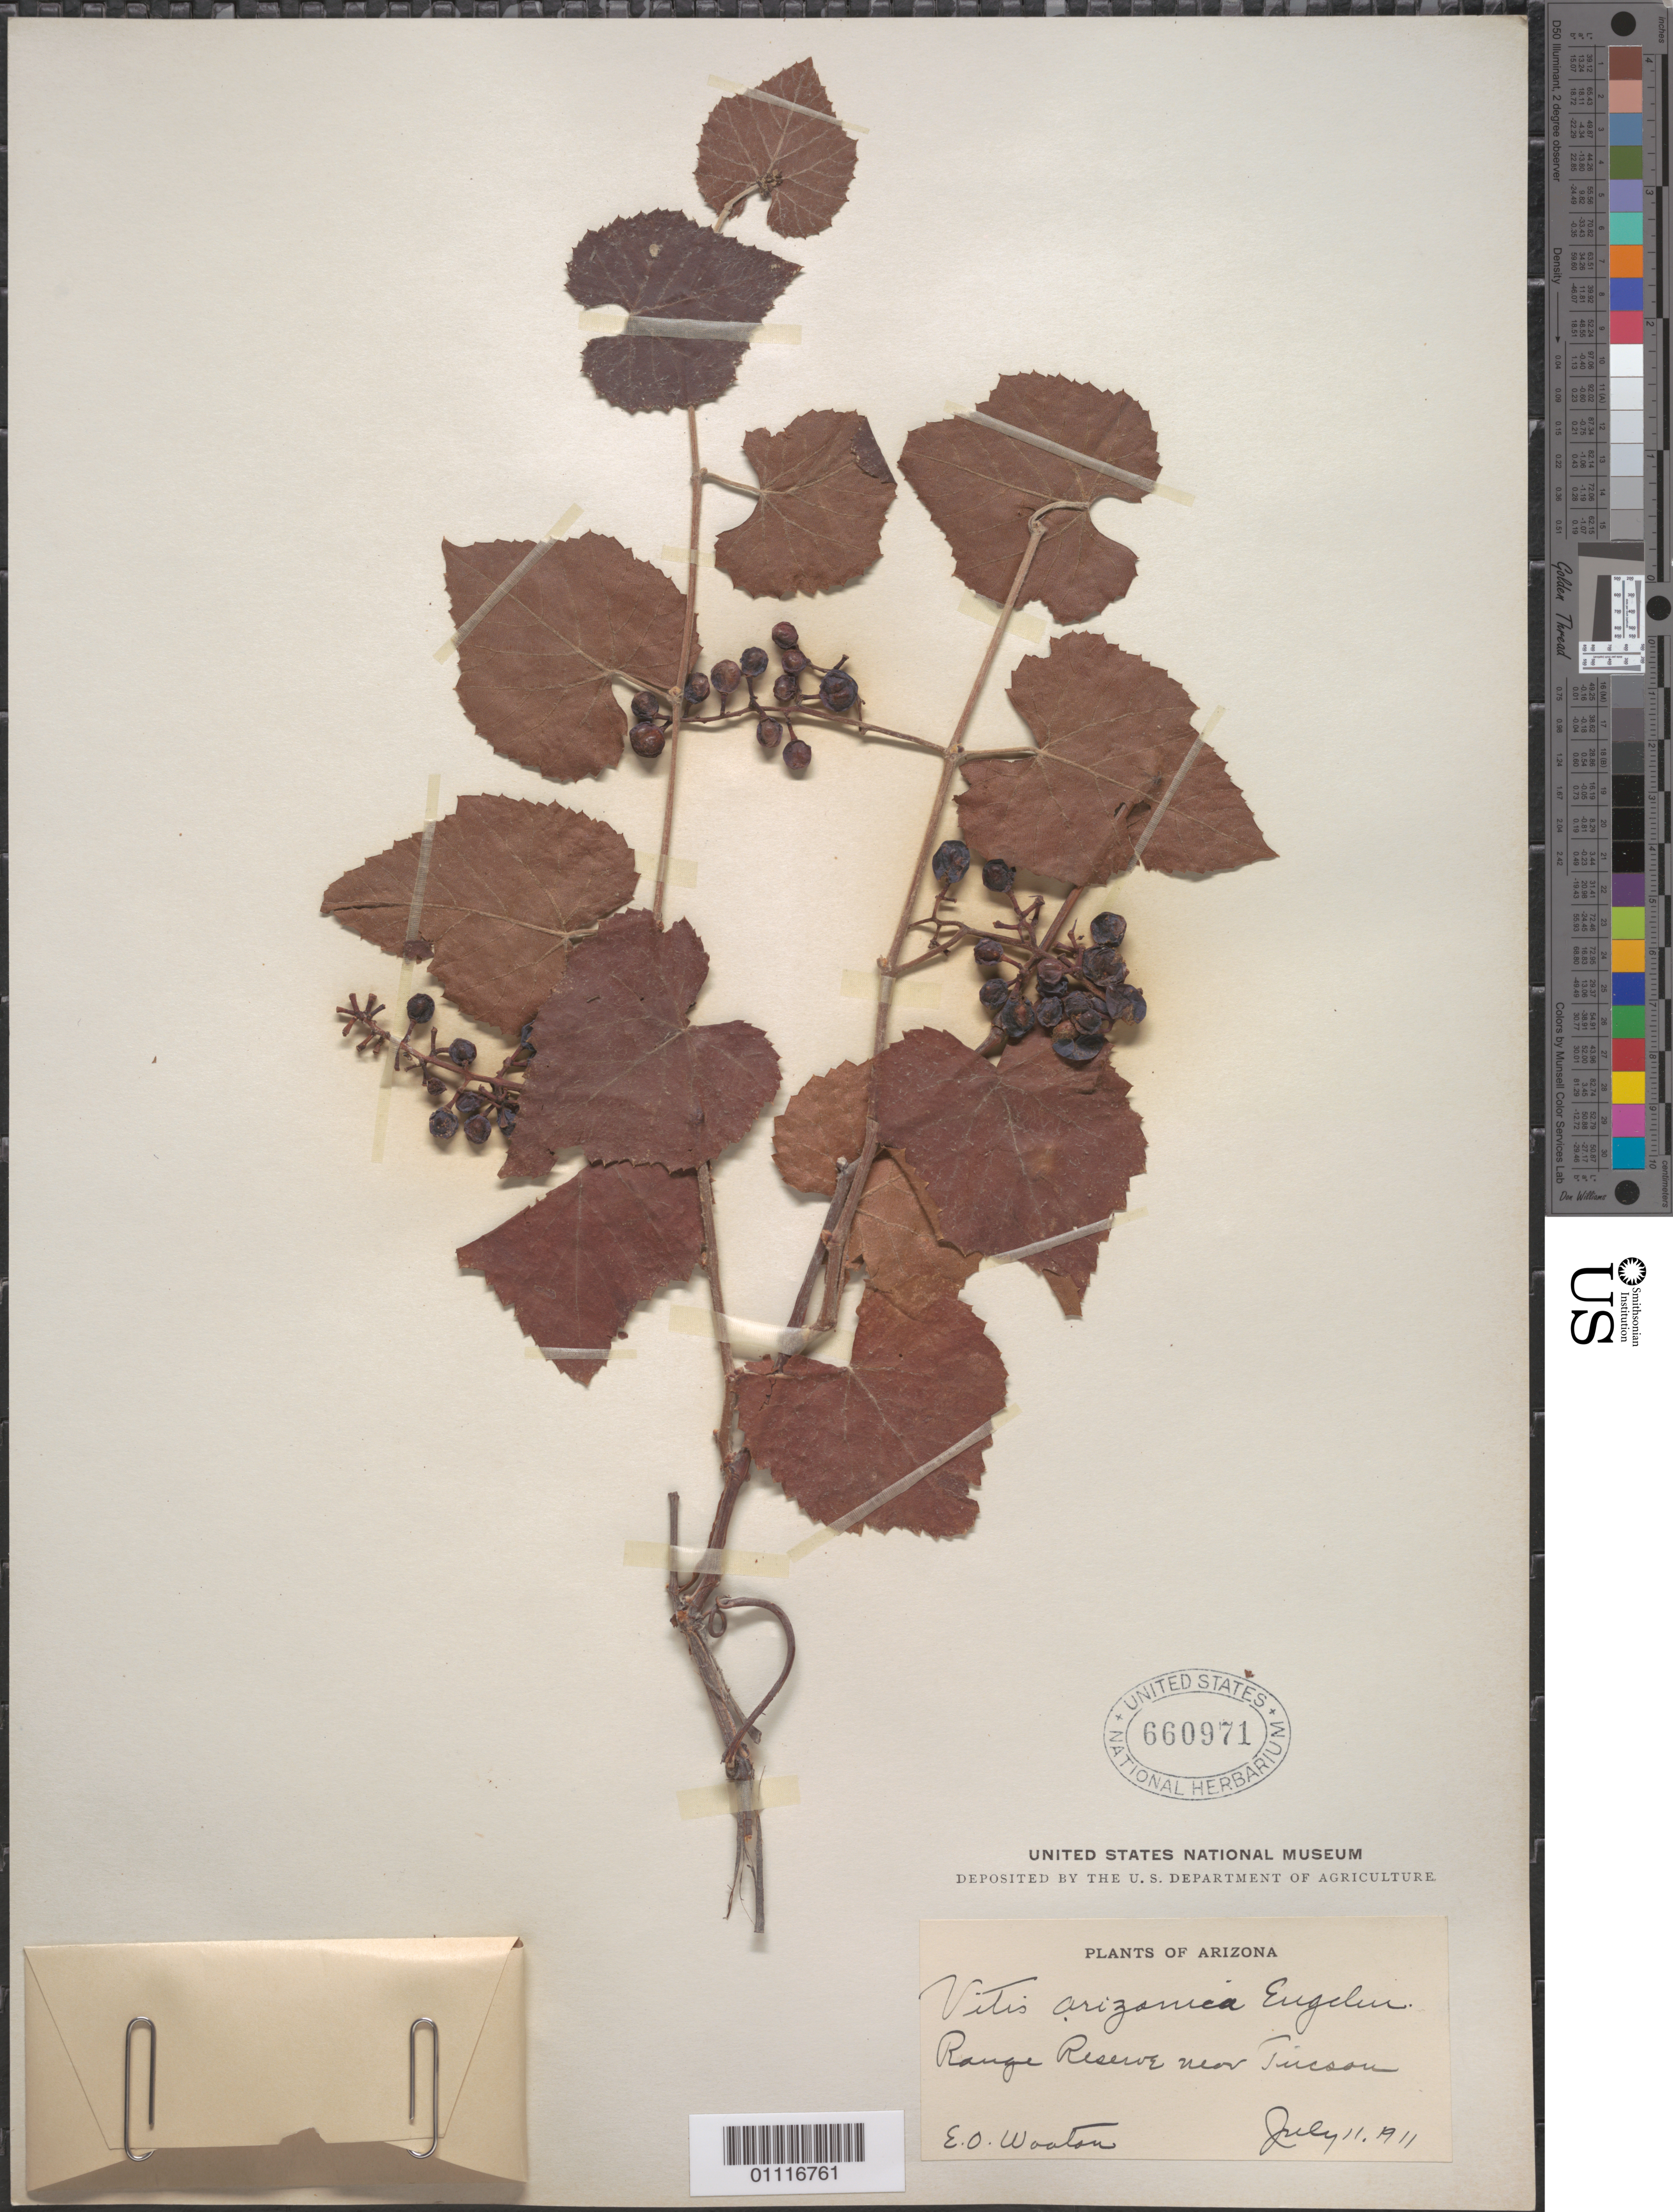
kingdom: Plantae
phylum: Tracheophyta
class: Magnoliopsida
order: Vitales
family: Vitaceae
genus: Vitis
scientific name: Vitis arizonica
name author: Engelm.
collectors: E. O. Wooton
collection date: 1911-07-11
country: United States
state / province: Arizona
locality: Range Reserve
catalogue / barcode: US 660971